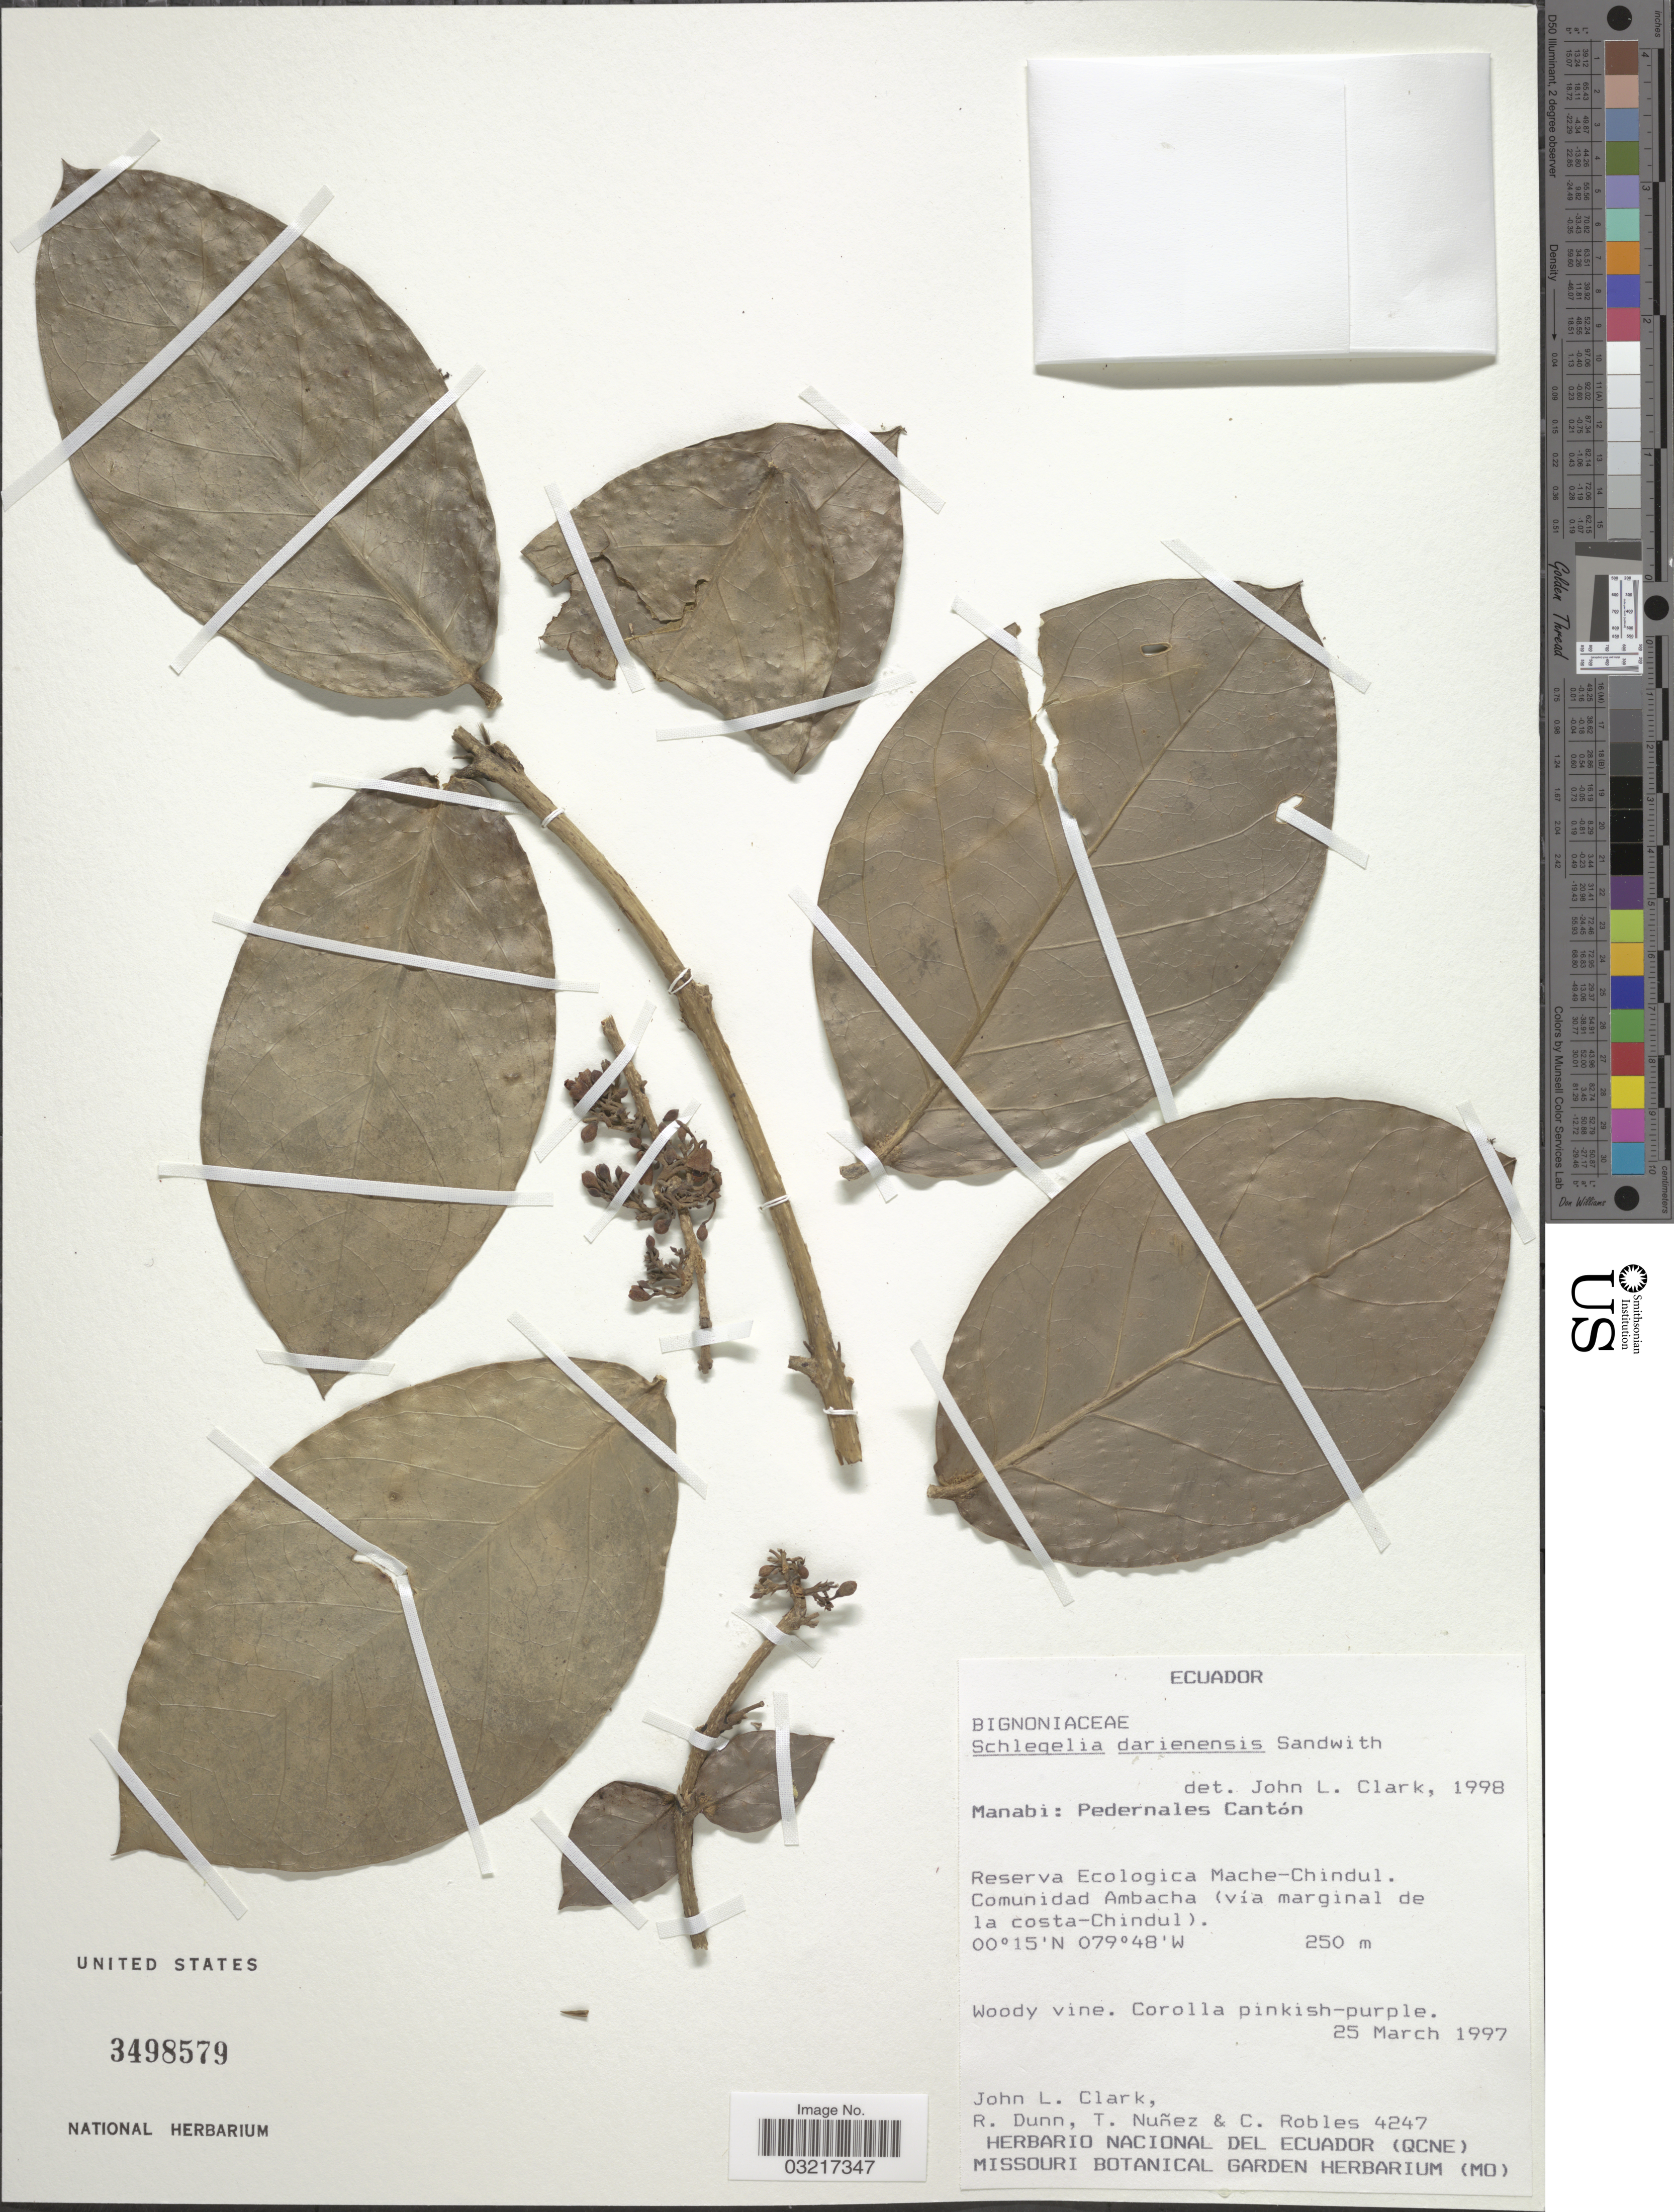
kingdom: Plantae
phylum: Tracheophyta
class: Magnoliopsida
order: Lamiales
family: Schlegeliaceae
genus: Schlegelia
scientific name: Schlegelia darienensis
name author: Sandwith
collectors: J. L. Clark, R. Dunn, T. Núñez & C. Robles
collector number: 4247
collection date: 1997-03-25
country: Ecuador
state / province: Manabí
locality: Pedernales Cantón. Reserva Ecological Mache-Chindul. Comunidad Ambacha (vía marginal de la costa-Chindul).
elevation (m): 250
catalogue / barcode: US 3498579